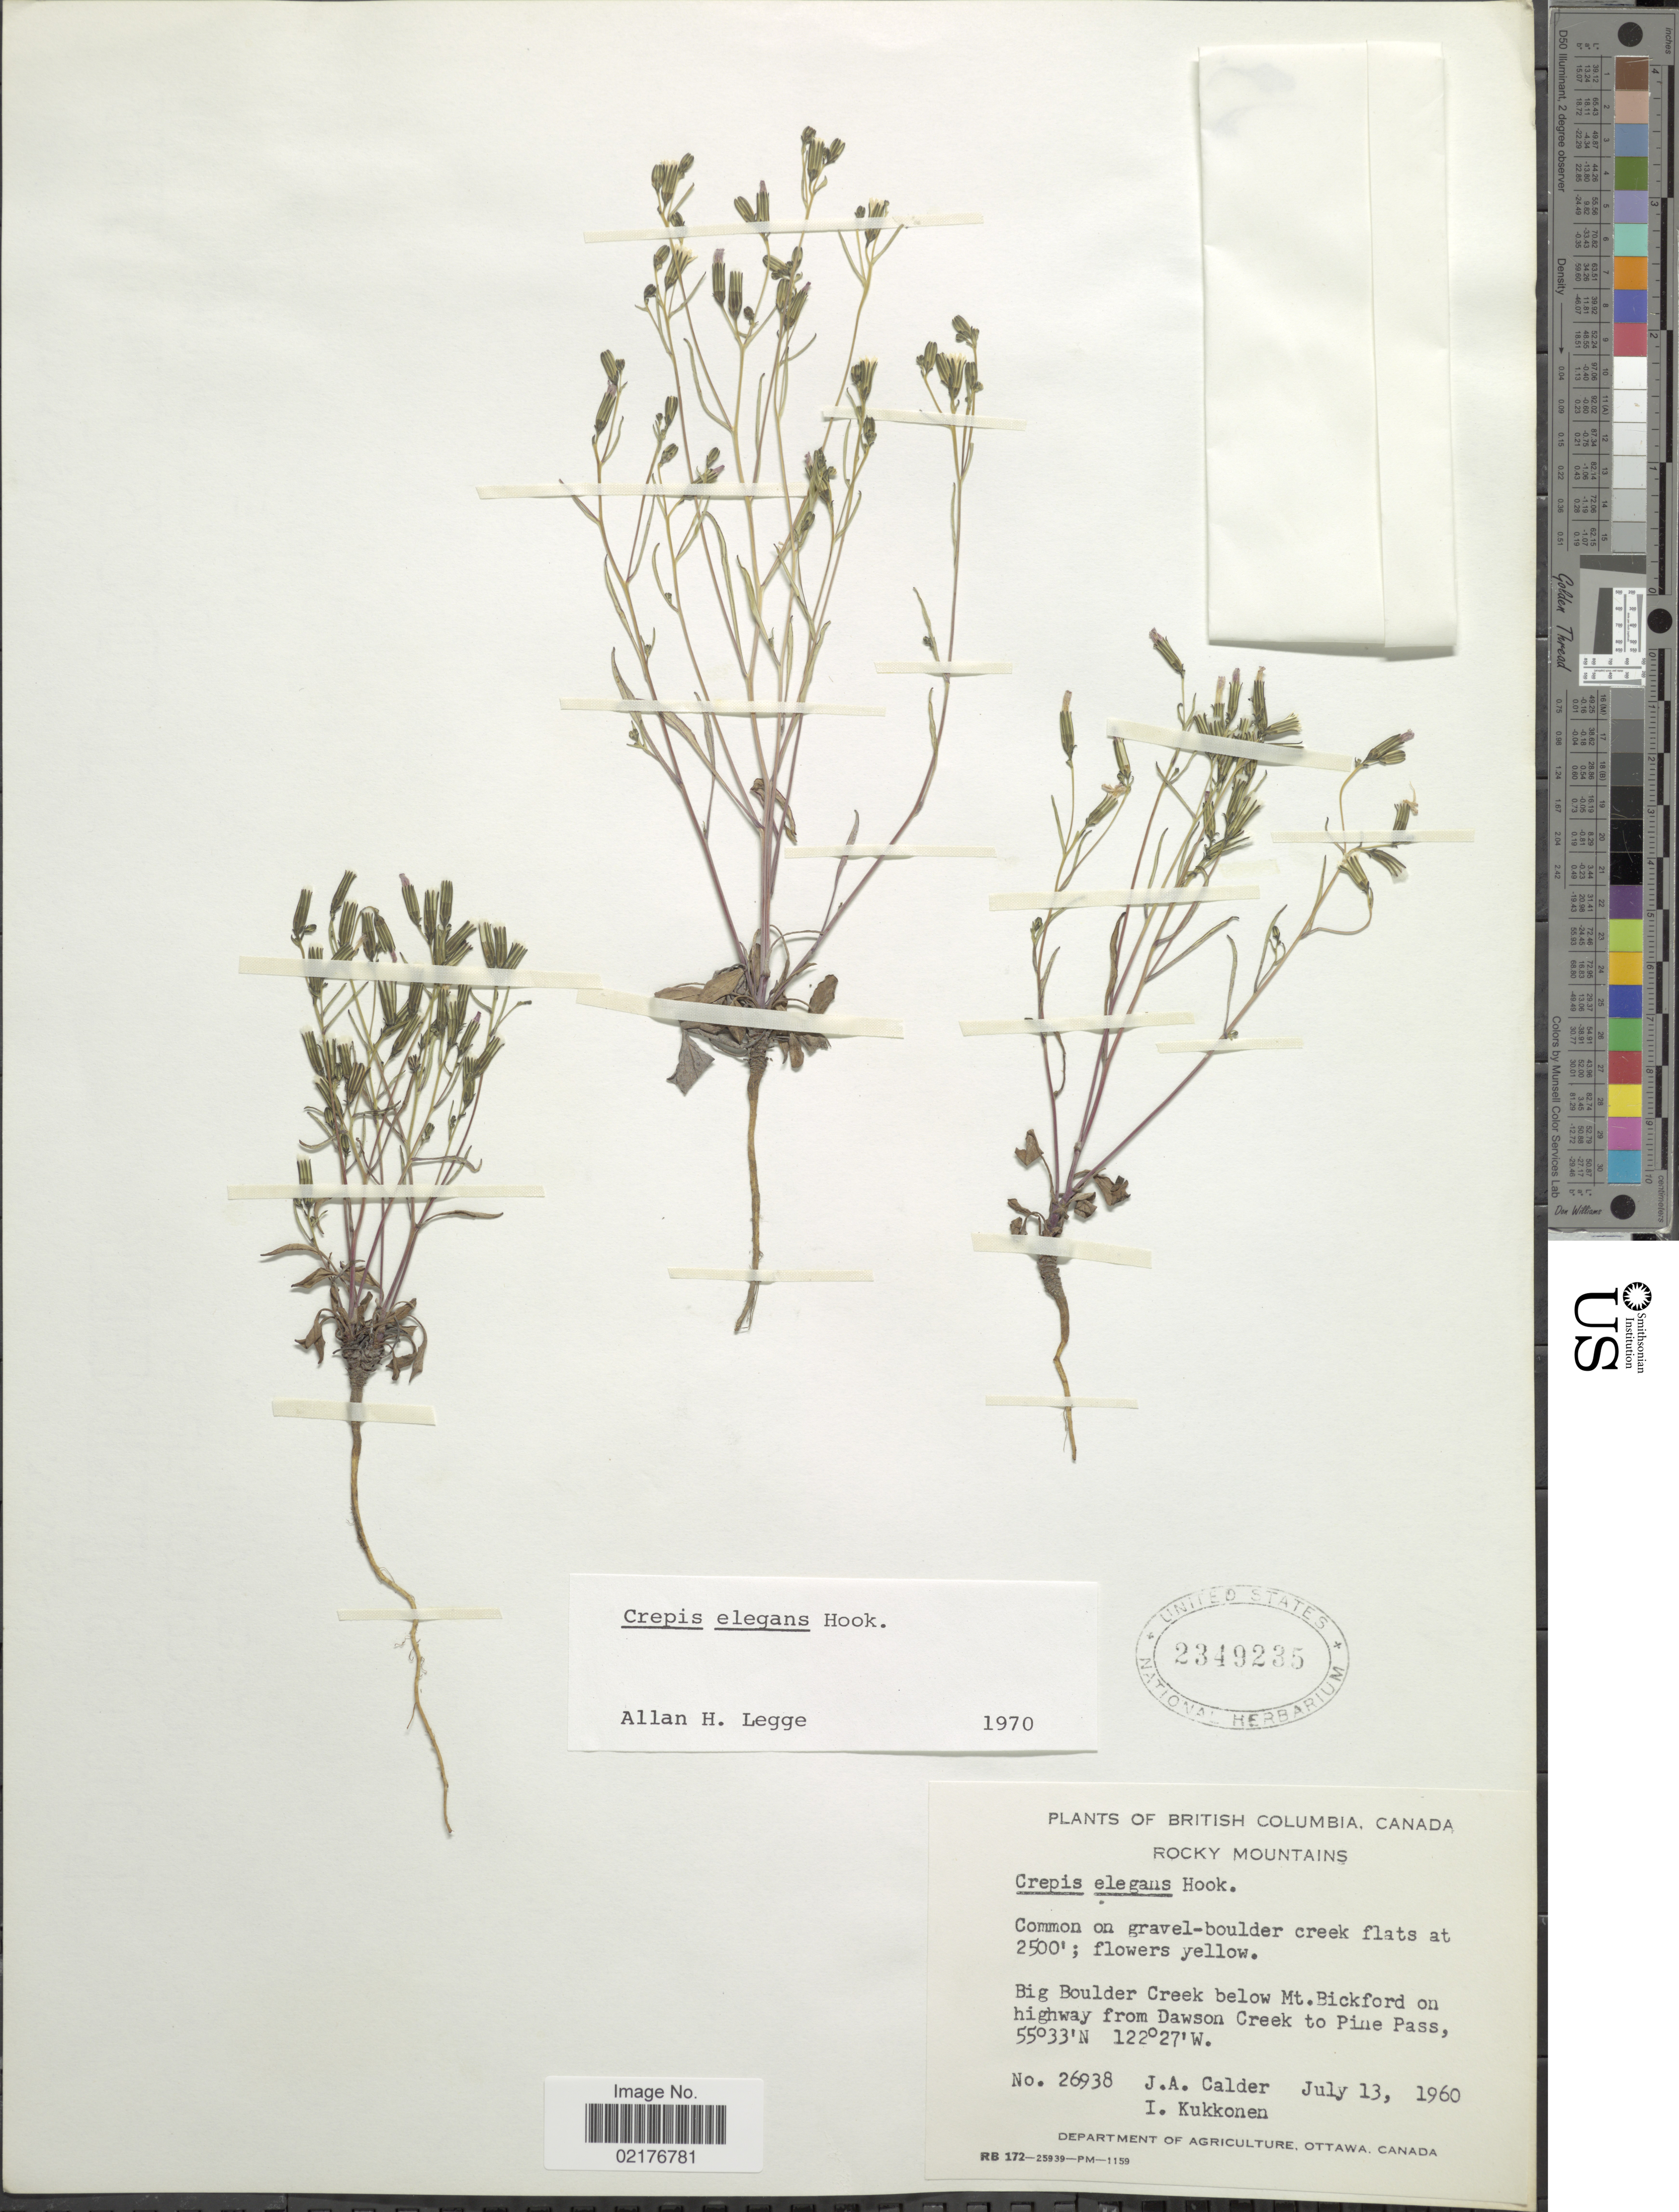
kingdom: Plantae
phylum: Tracheophyta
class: Magnoliopsida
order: Asterales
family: Asteraceae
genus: Askellia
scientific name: Askellia elegans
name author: (Hook.) W.A. Weber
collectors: J. A. Calder & I. Kukkonen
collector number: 26938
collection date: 1960-07-13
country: Canada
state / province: British Columbia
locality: Rocky Mountains, Big Boulder Creek below Mt. Bickford in highway from Dawson Creek to Pine Pass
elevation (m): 762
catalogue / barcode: US 2349235